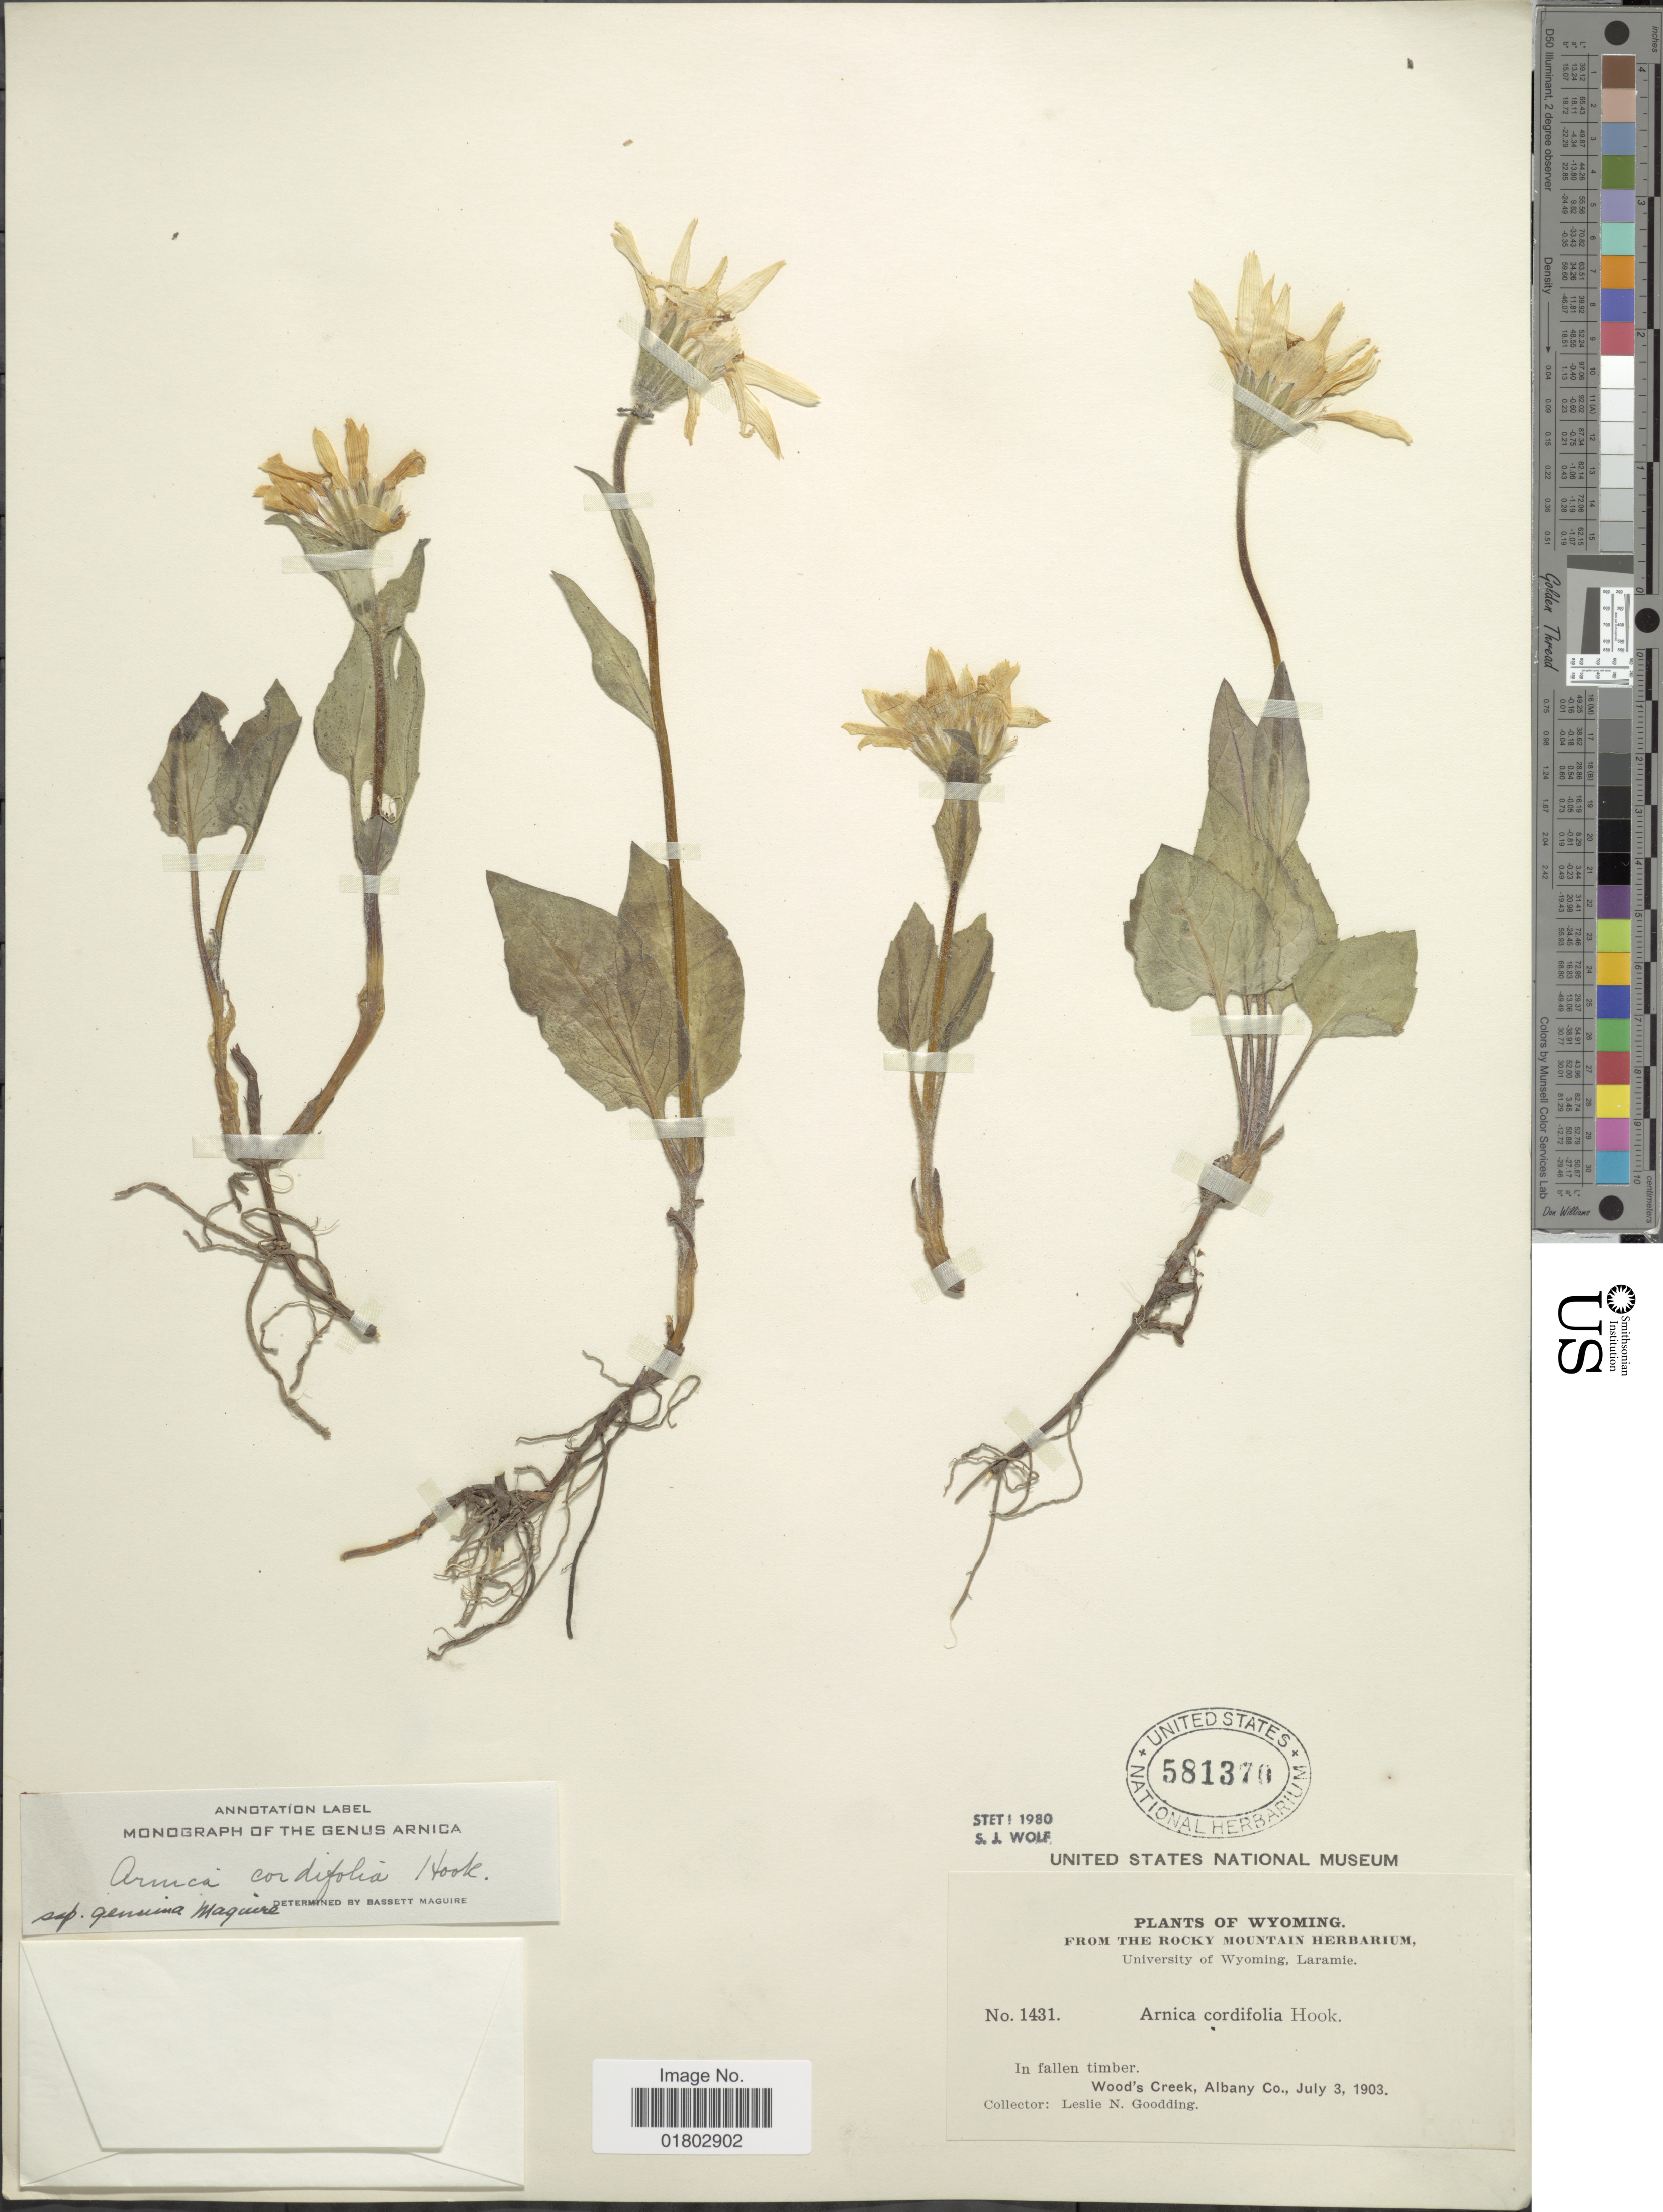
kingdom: Plantae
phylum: Tracheophyta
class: Magnoliopsida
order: Asterales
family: Asteraceae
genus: Arnica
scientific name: Arnica cordifolia subsp. genuina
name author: Maguire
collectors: L. N. Goodding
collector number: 1431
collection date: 1903-07-03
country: United States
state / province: Wyoming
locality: In fallen timber, Wood's Creek, Albany Co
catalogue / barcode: US 581370